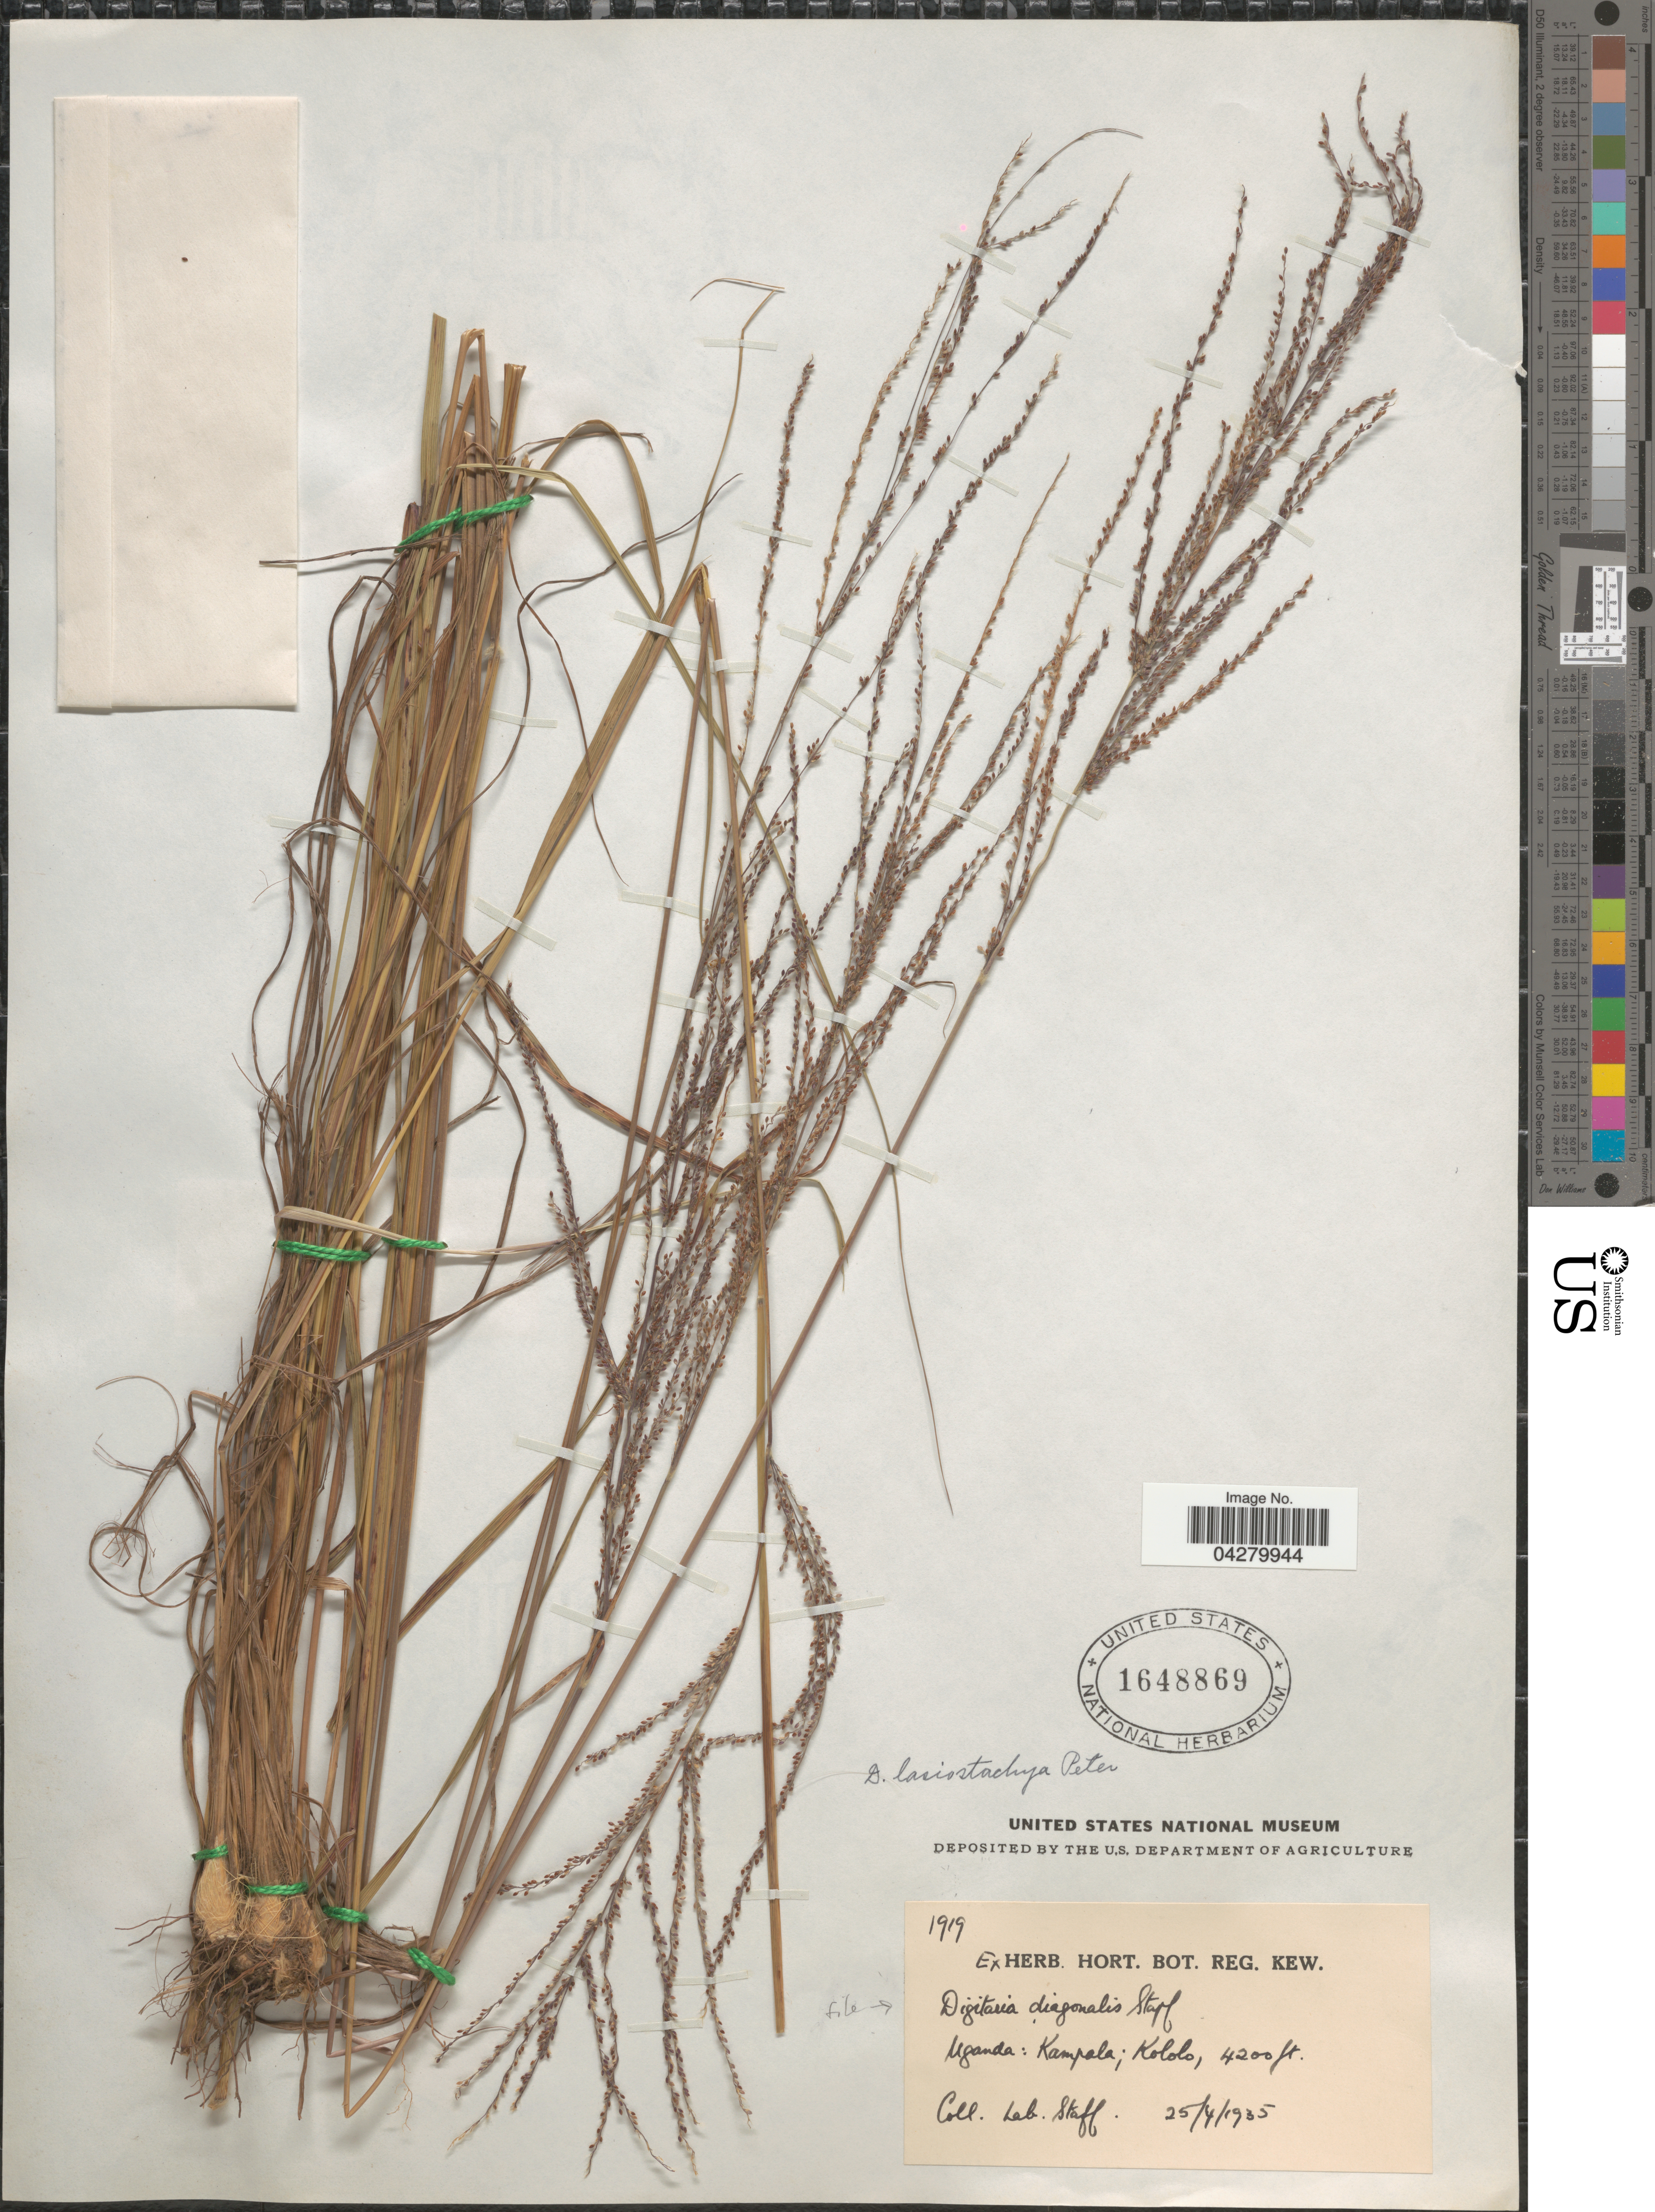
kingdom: Plantae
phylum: Tracheophyta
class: Liliopsida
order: Poales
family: Poaceae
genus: Digitaria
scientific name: Digitaria diagonalis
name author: (Nees) Stapf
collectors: Lab. Staff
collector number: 1919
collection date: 1935-04-25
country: Uganda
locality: Kampala; Kololo.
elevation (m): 1280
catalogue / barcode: US 1648869